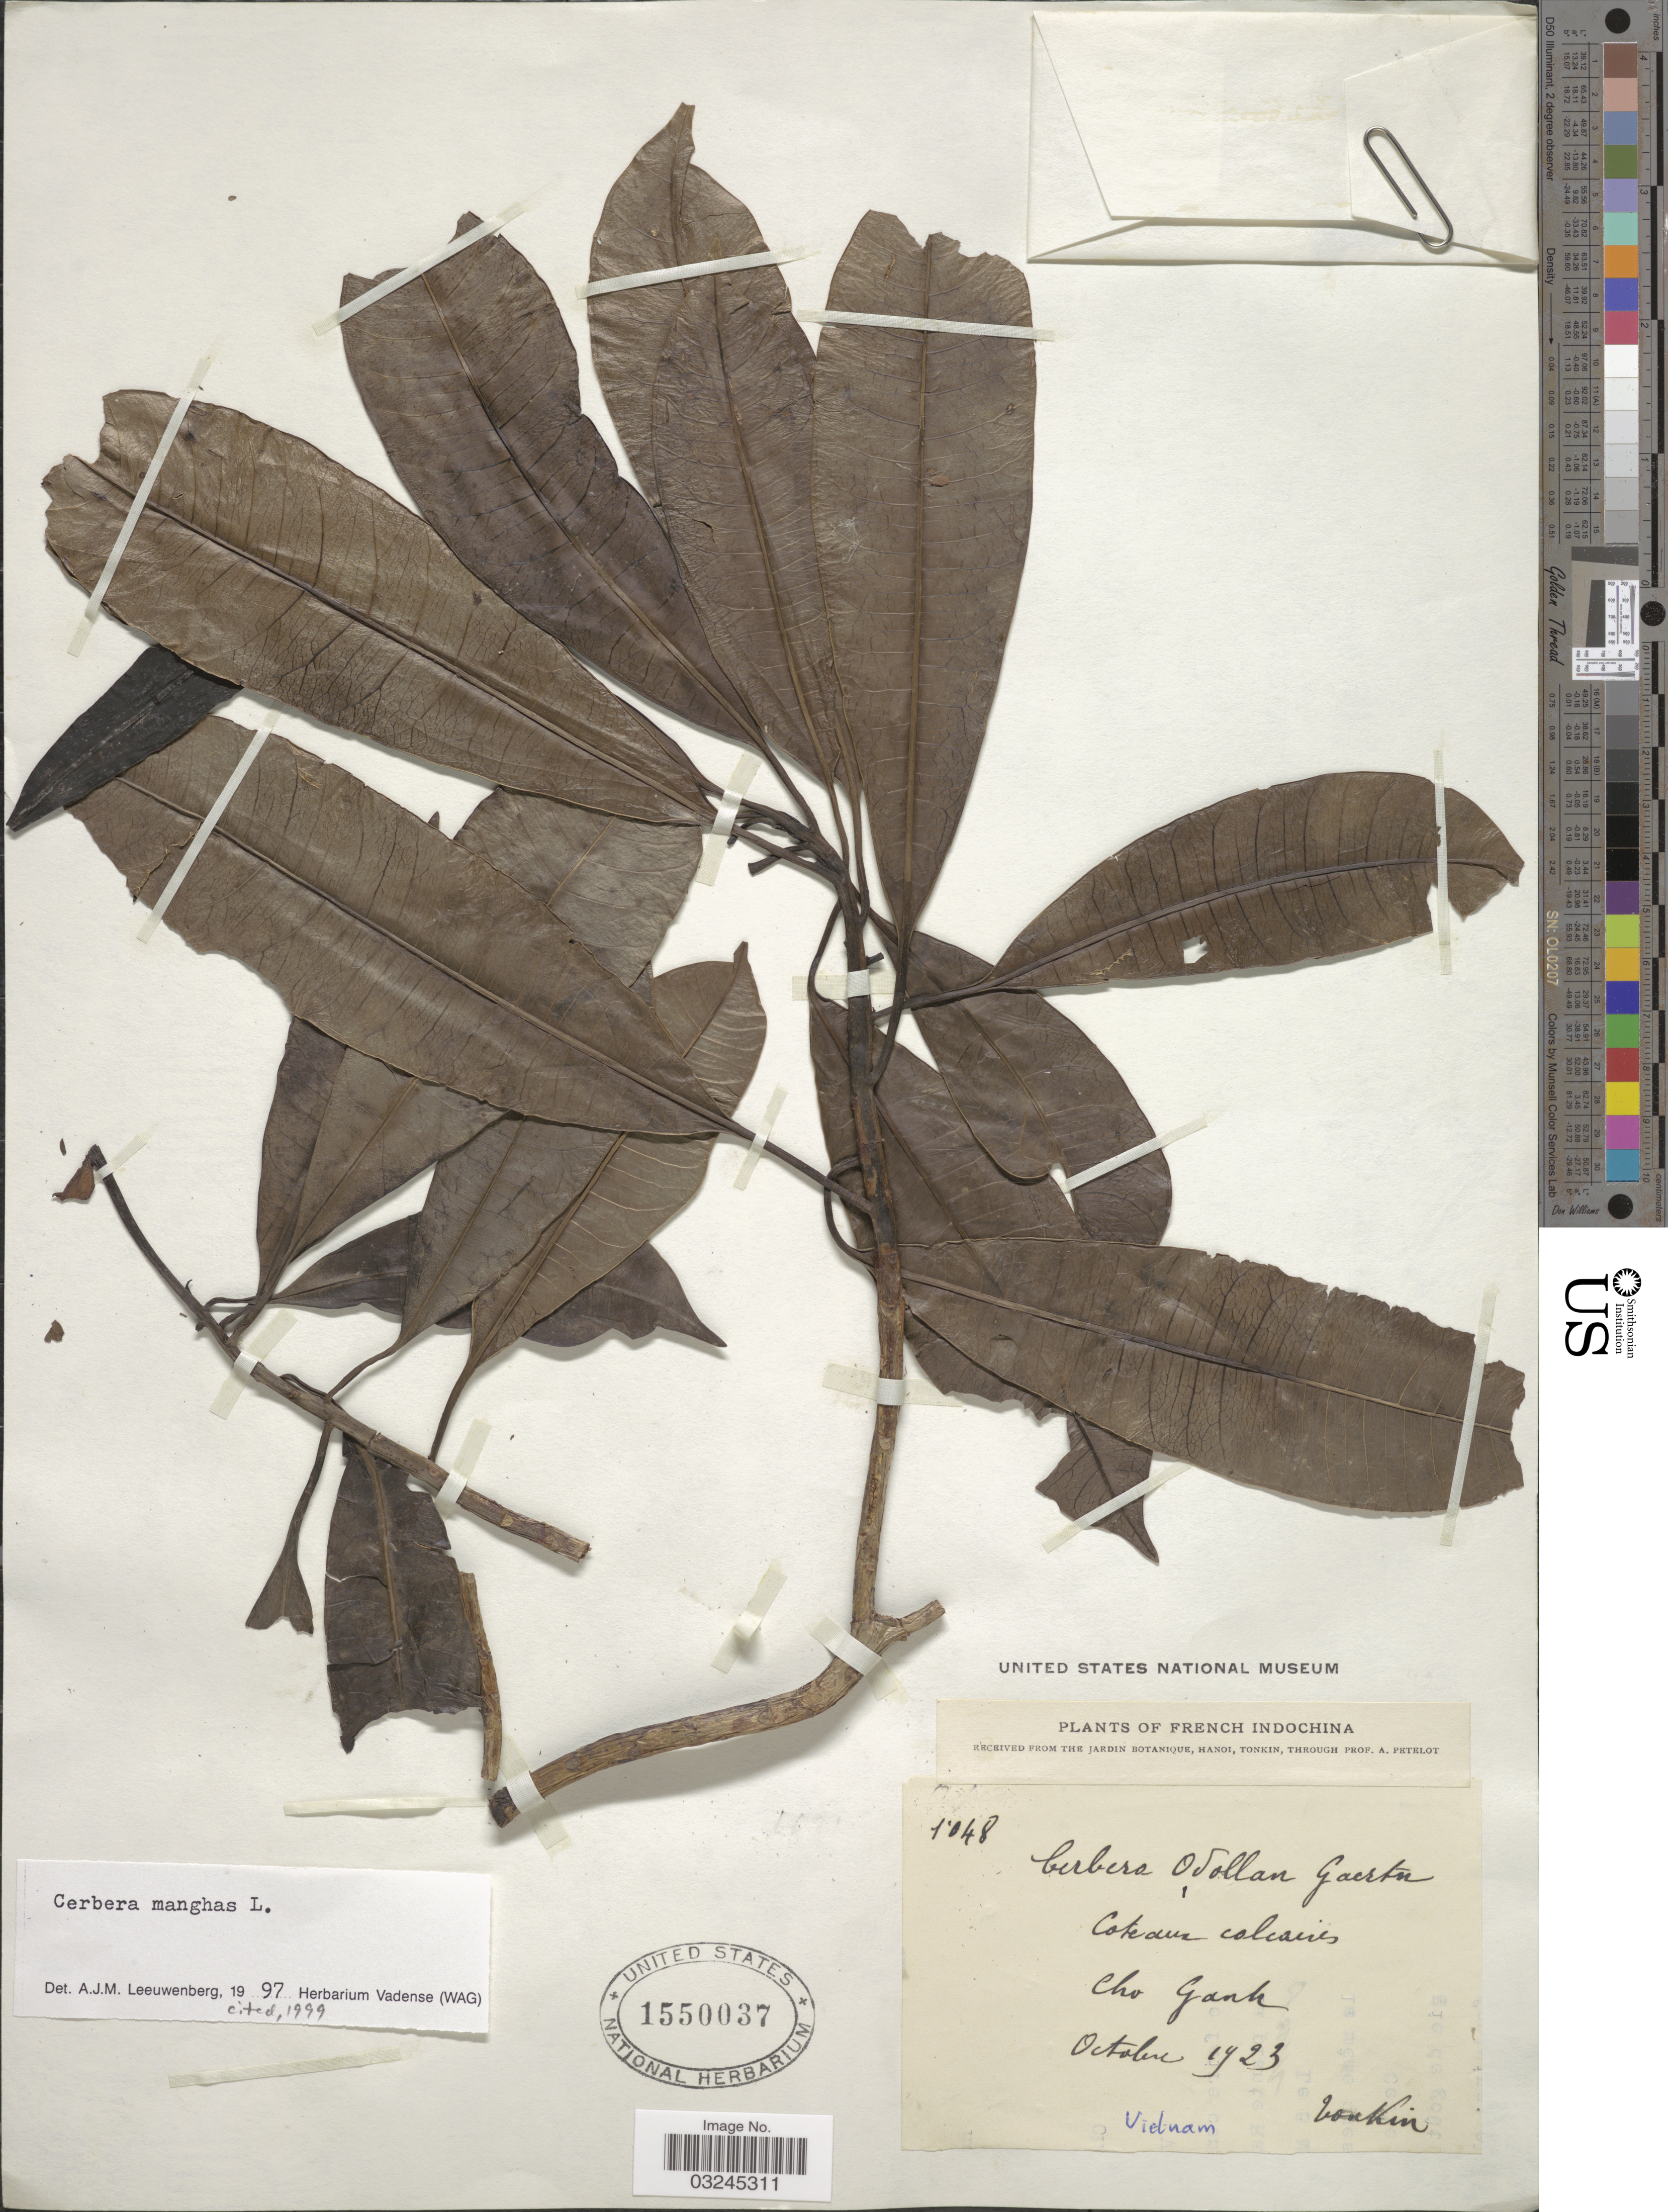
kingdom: Plantae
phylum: Tracheophyta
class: Magnoliopsida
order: Gentianales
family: Apocynaceae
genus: Cerbera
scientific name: Cerbera manghas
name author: L.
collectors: P. A. Pételot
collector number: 1048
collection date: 1923-10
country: Vietnam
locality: Cho Ganh.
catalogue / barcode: US 1550037